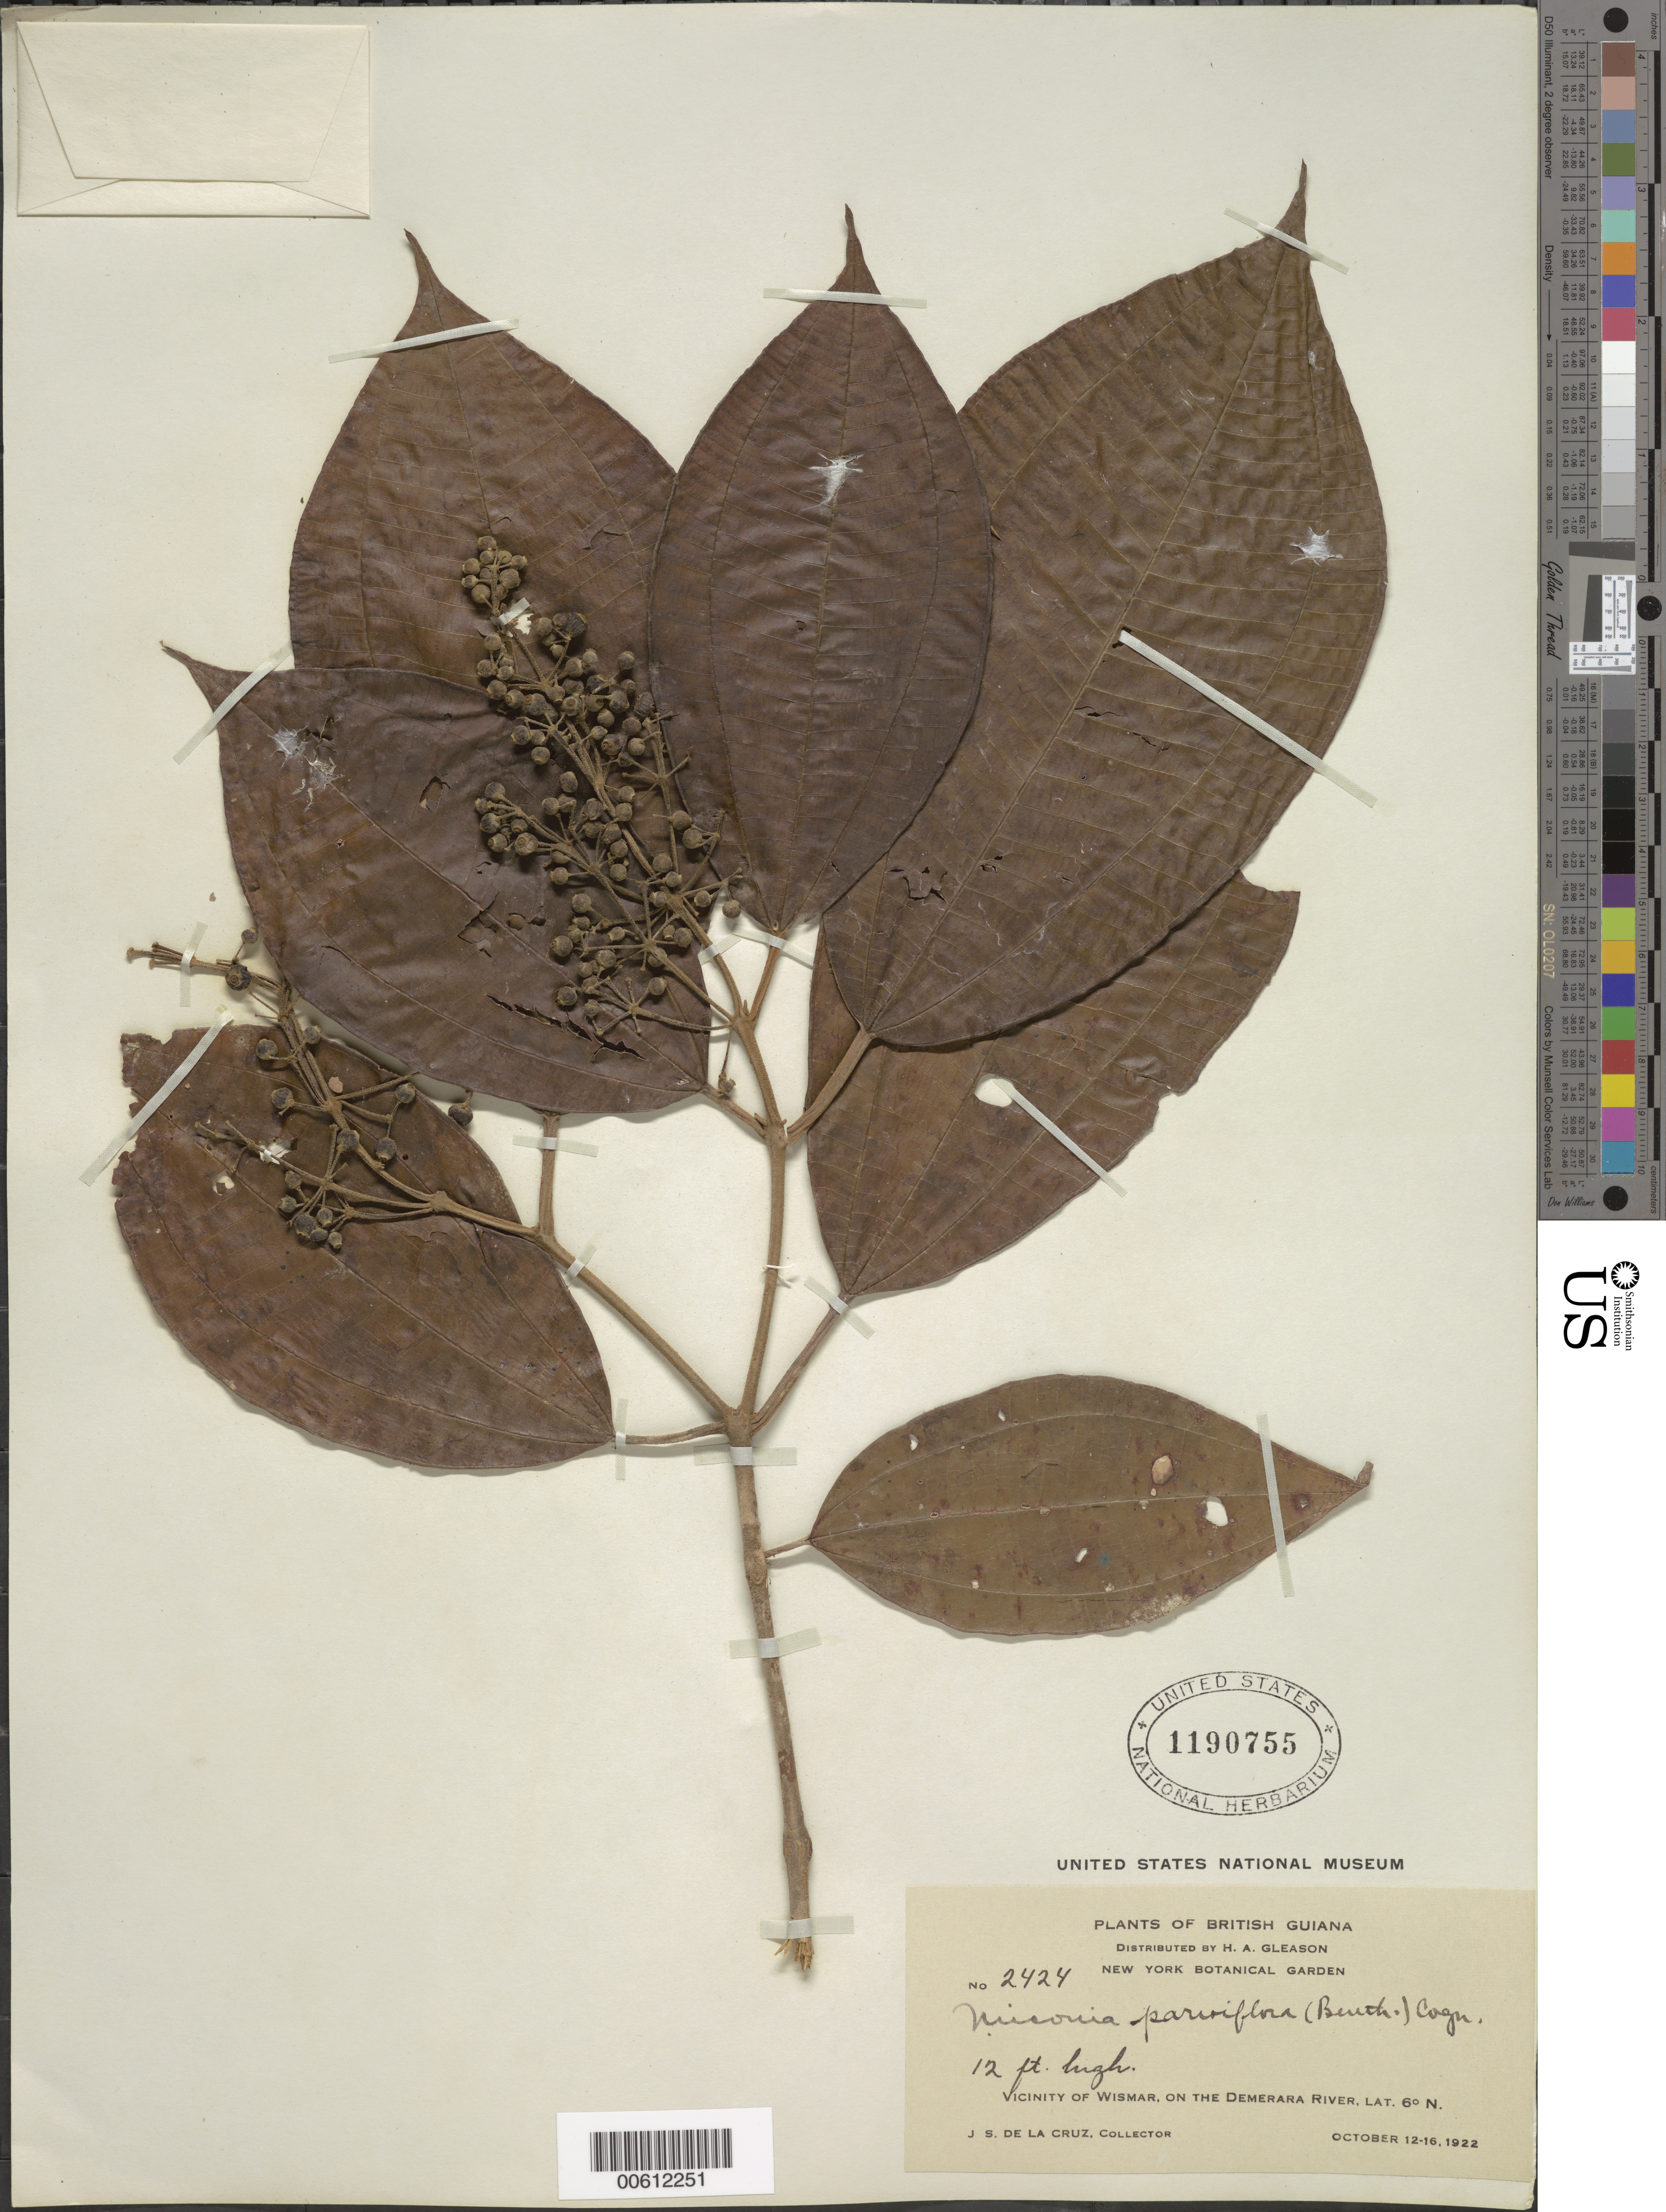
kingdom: Plantae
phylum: Tracheophyta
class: Magnoliopsida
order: Myrtales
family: Melastomataceae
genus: Miconia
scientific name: Miconia pubipetala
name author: Miq.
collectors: J. S. de la Cruz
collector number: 2424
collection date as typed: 12-Oct-22 to 16-Oct-22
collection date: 1922-10-12/1922-10-16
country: Guyana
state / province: U. Demerara-Berbice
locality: Wismar vic., on the Demerara River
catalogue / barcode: US 1190755